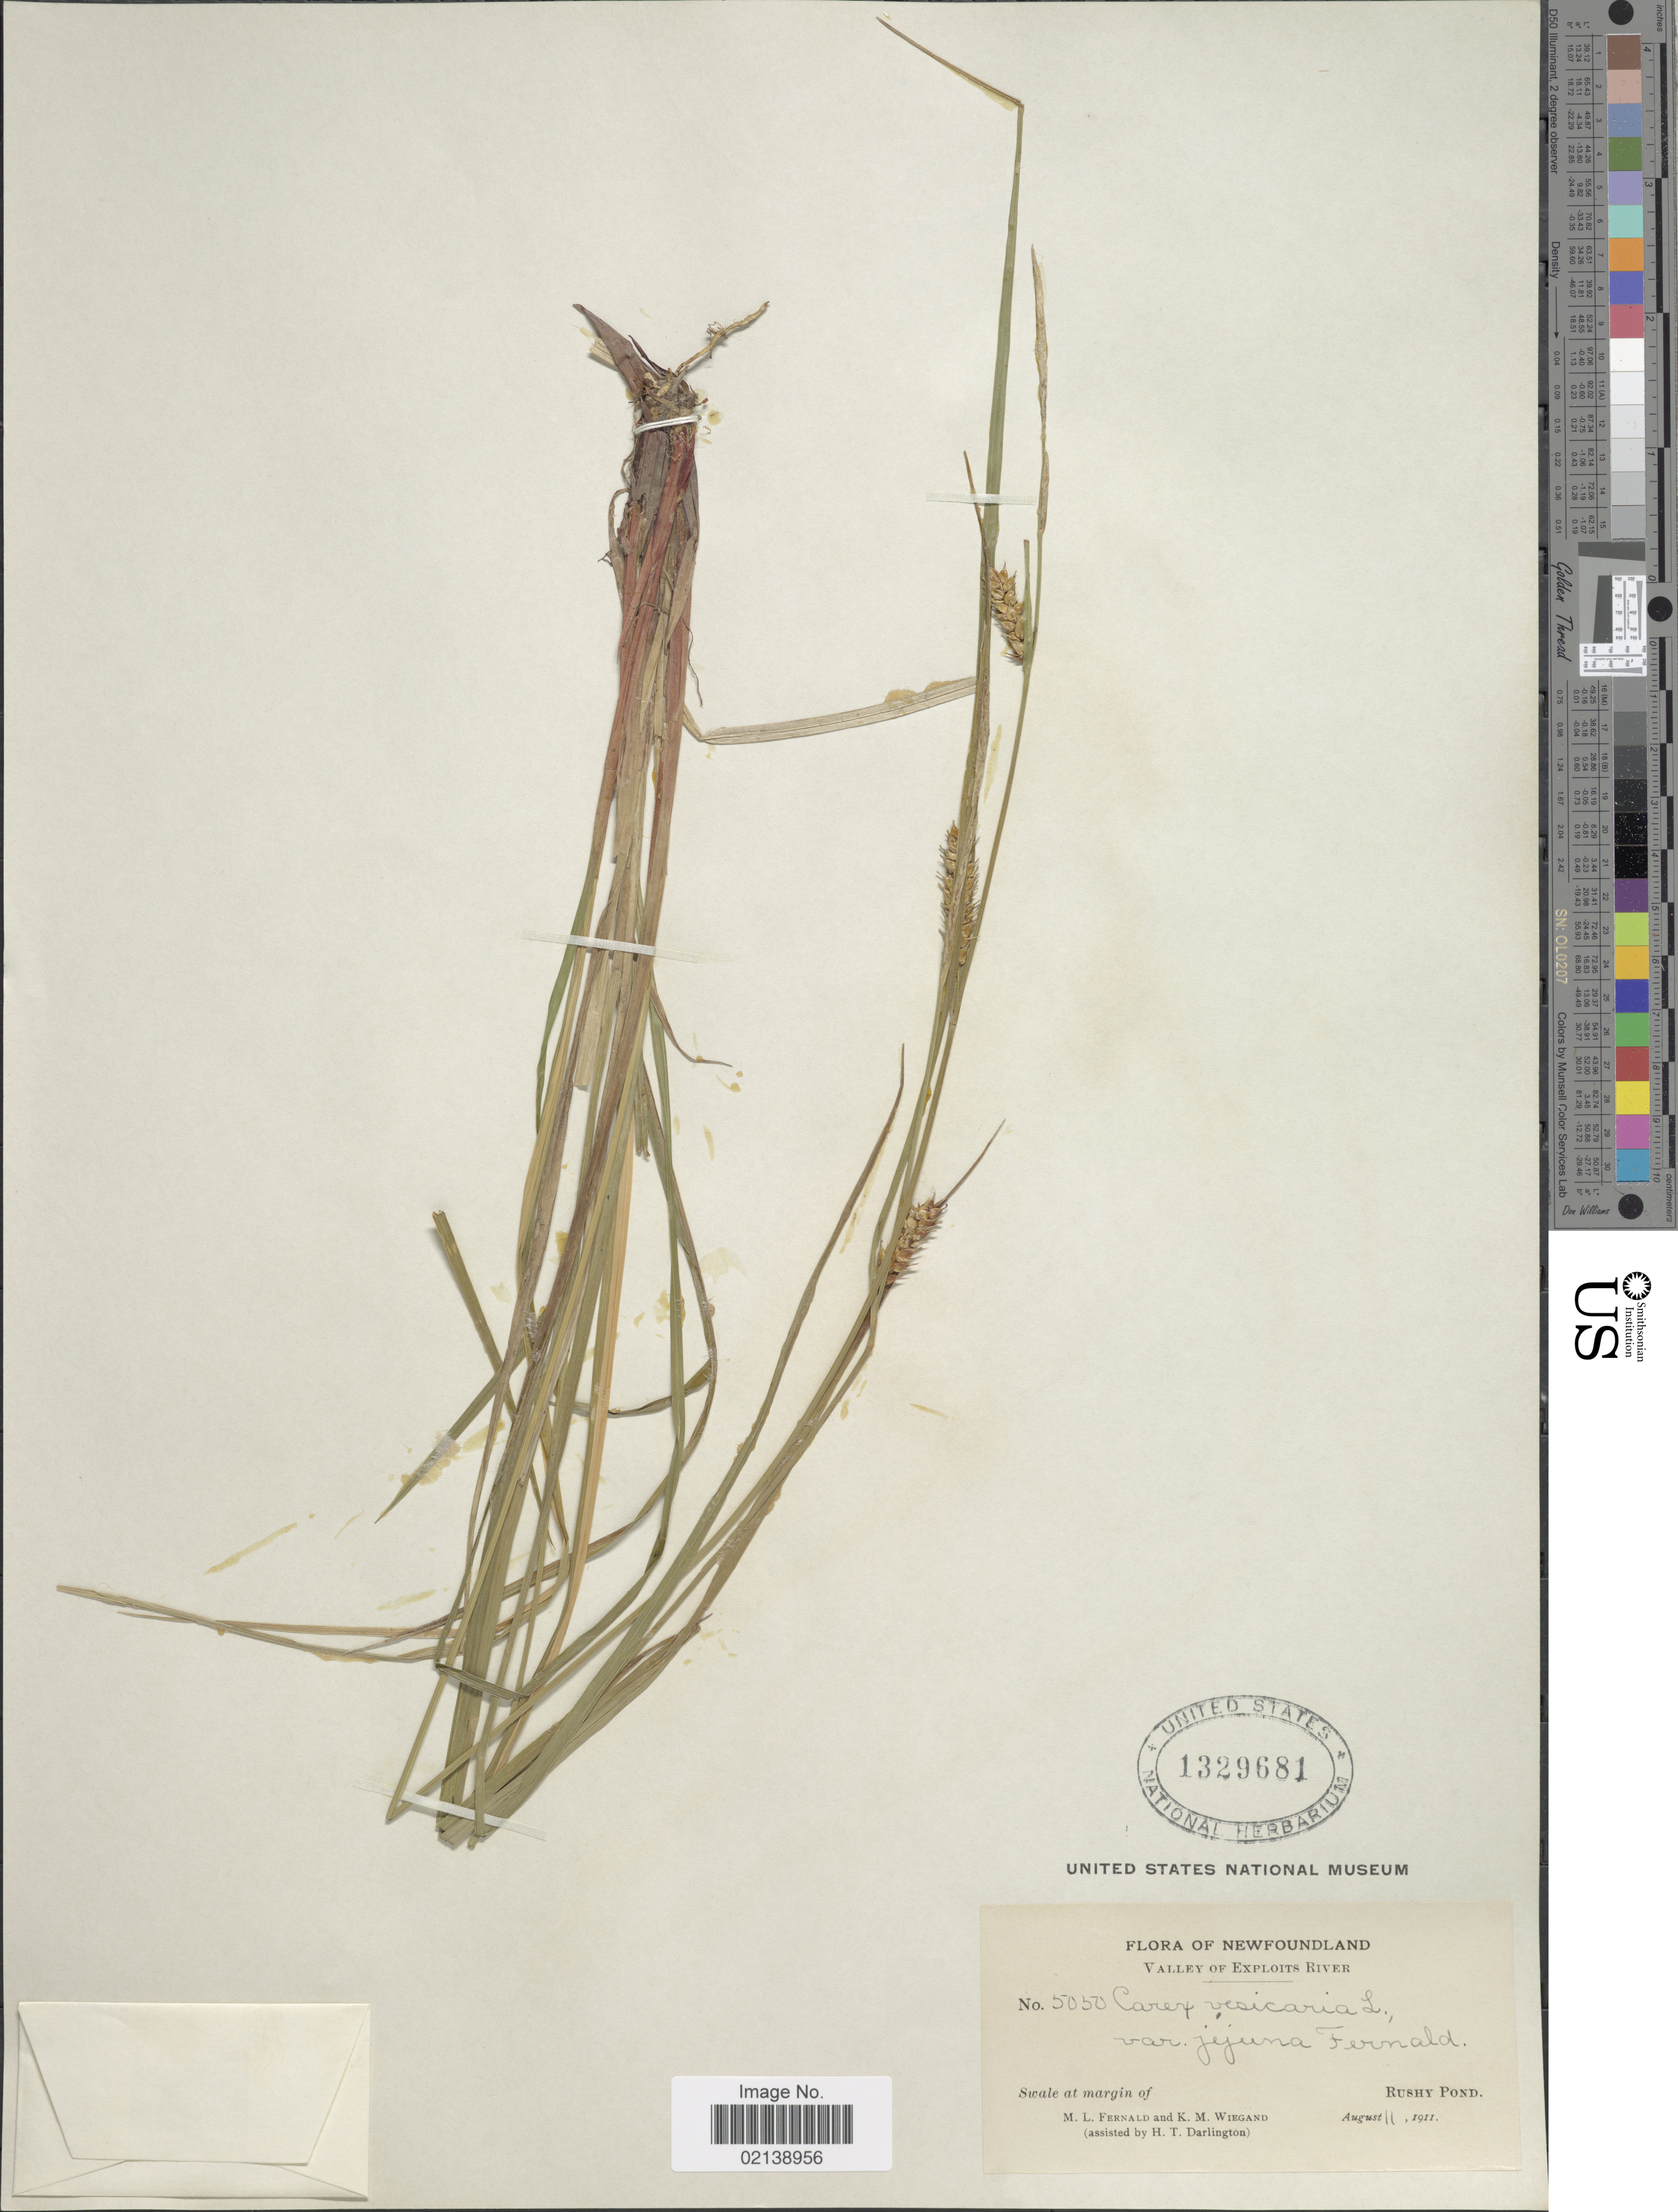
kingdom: Plantae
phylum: Tracheophyta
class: Liliopsida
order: Poales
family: Cyperaceae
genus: Carex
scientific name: Carex vesicaria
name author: L.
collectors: M. L. Fernald, K. M. Wiegand & H. Darlington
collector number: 5050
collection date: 1911-08-11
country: Canada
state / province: Newfoundland and Labrador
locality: Valley of Exploits River, Swale at margin of Rushy Pond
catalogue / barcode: US 1329681